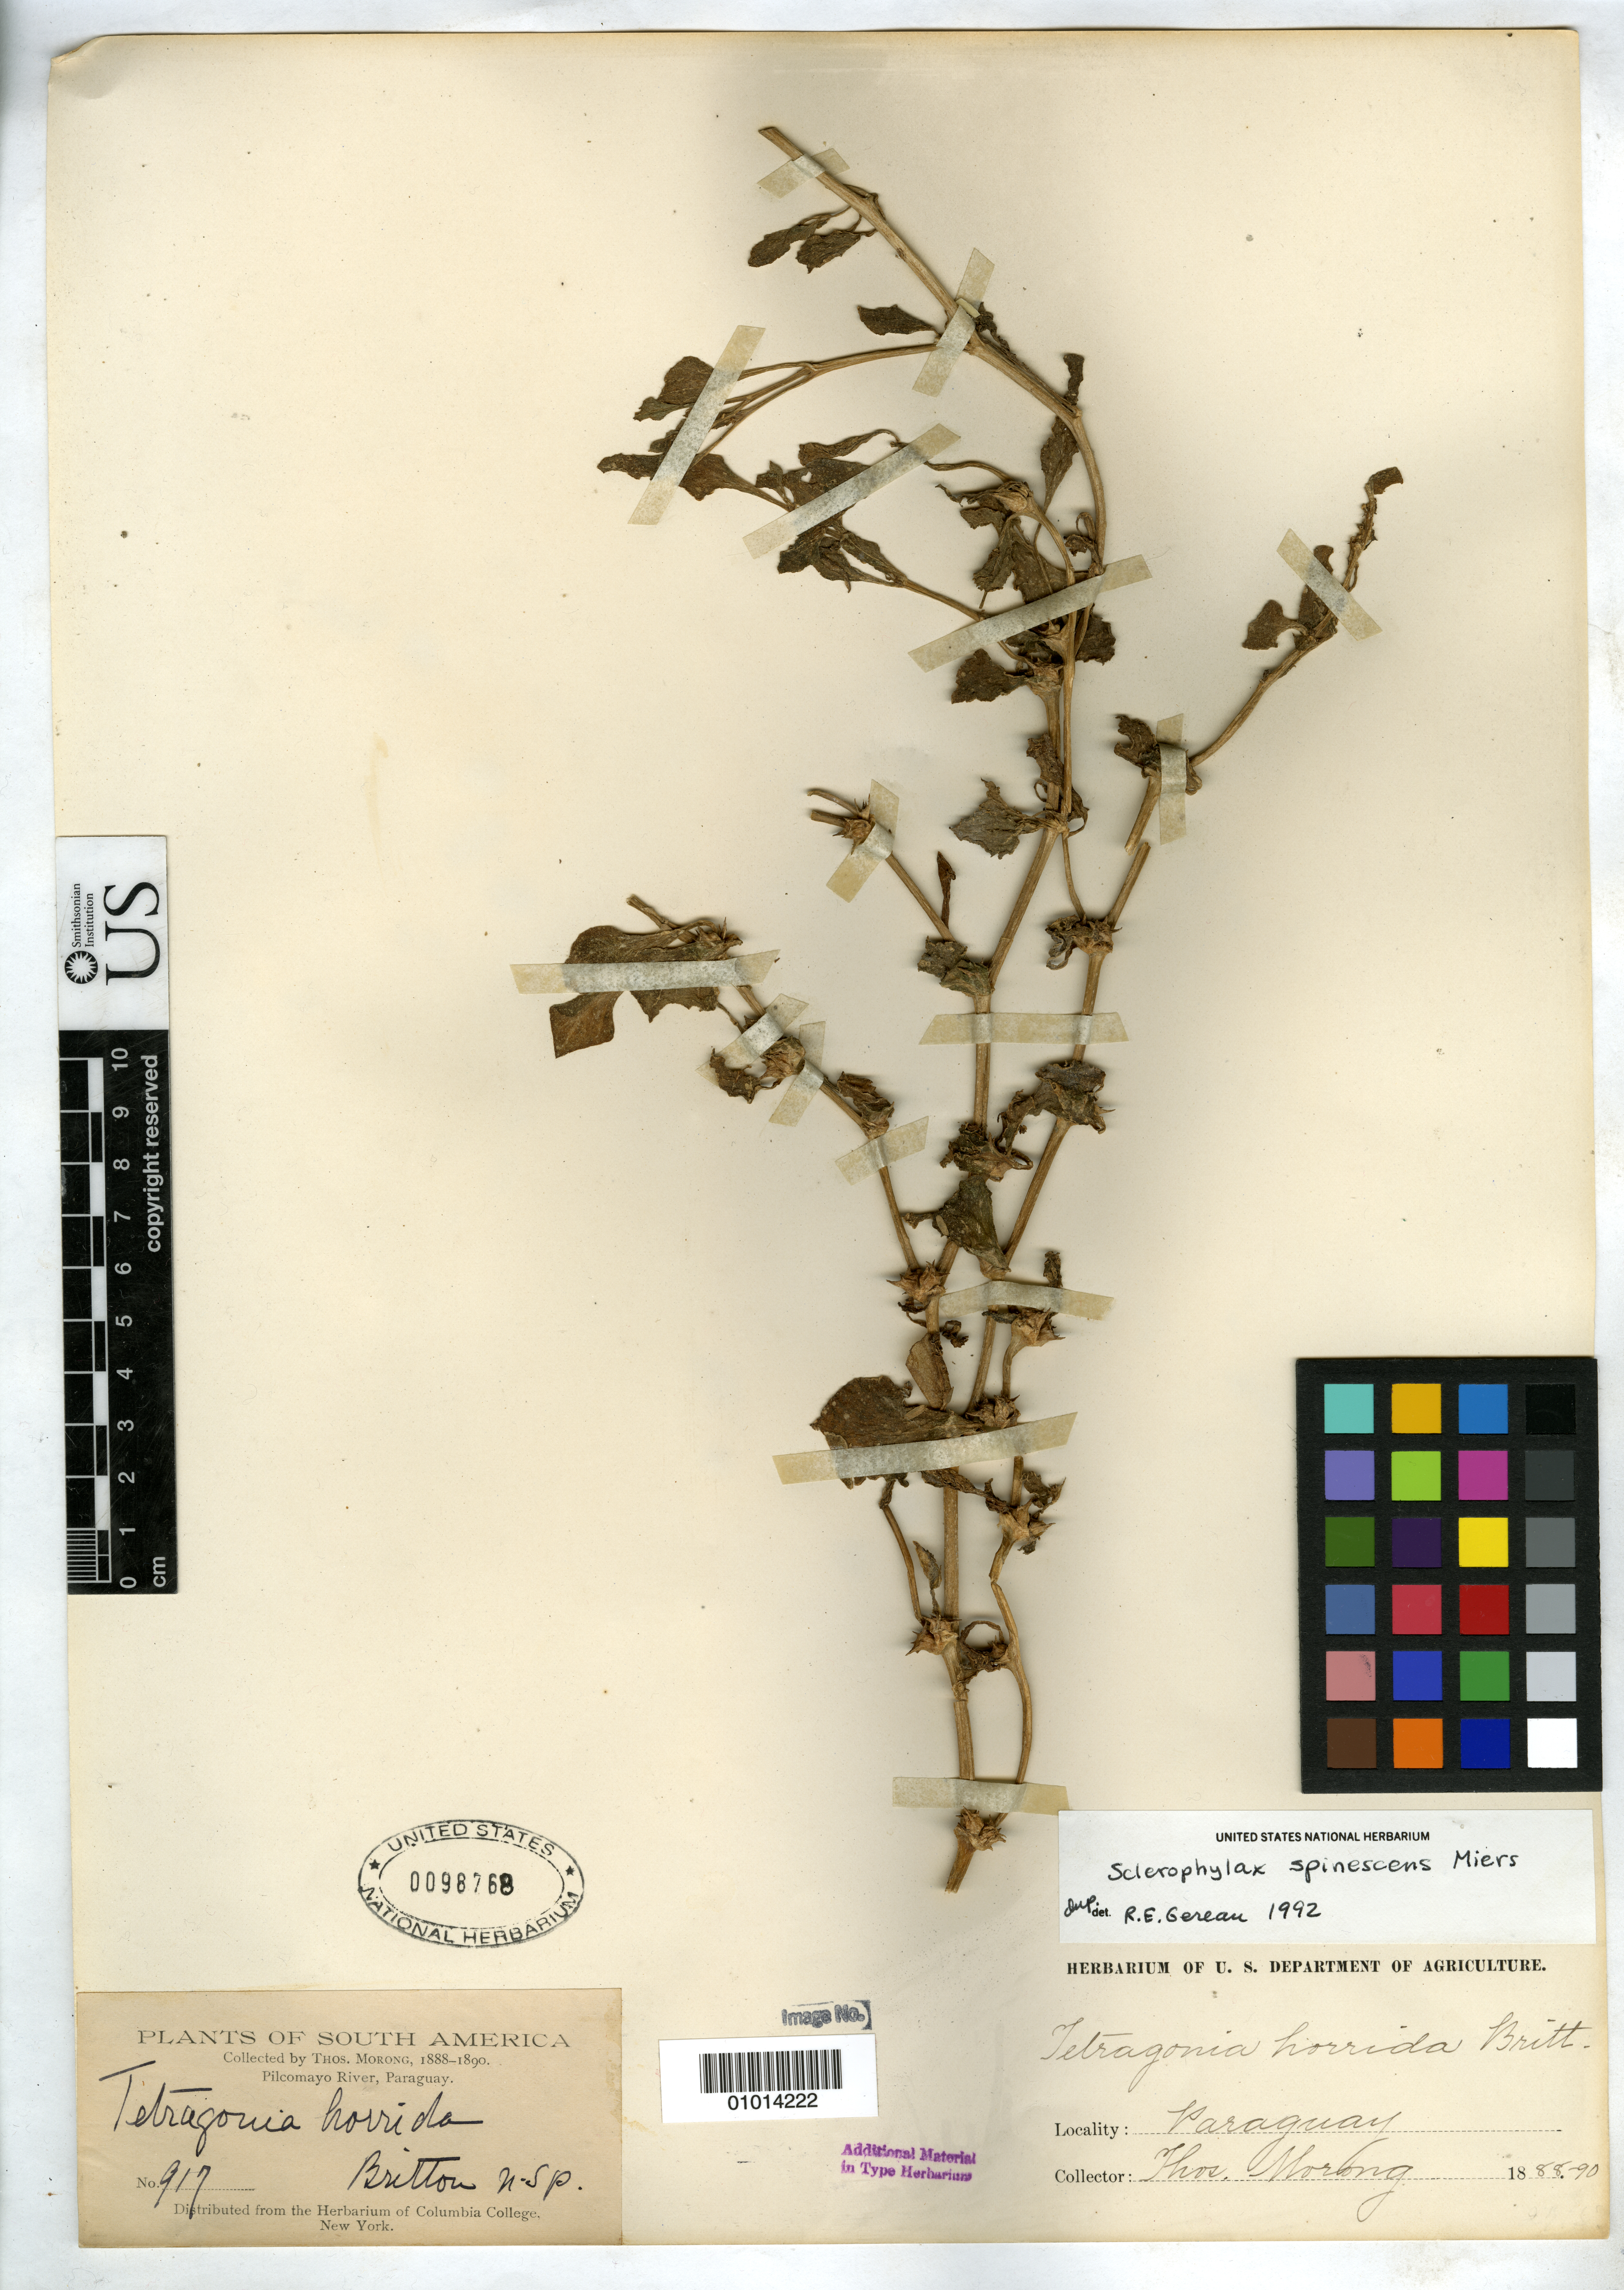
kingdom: Plantae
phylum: Tracheophyta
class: Magnoliopsida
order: Caryophyllales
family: Aizoaceae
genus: Tetragonia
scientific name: Tetragonia horrida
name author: Britton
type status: Isotype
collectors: T. Morong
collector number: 917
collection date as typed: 1888 to -- --- 1890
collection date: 1888/1890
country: Paraguay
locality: Pilcomayo River.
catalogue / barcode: US 98768